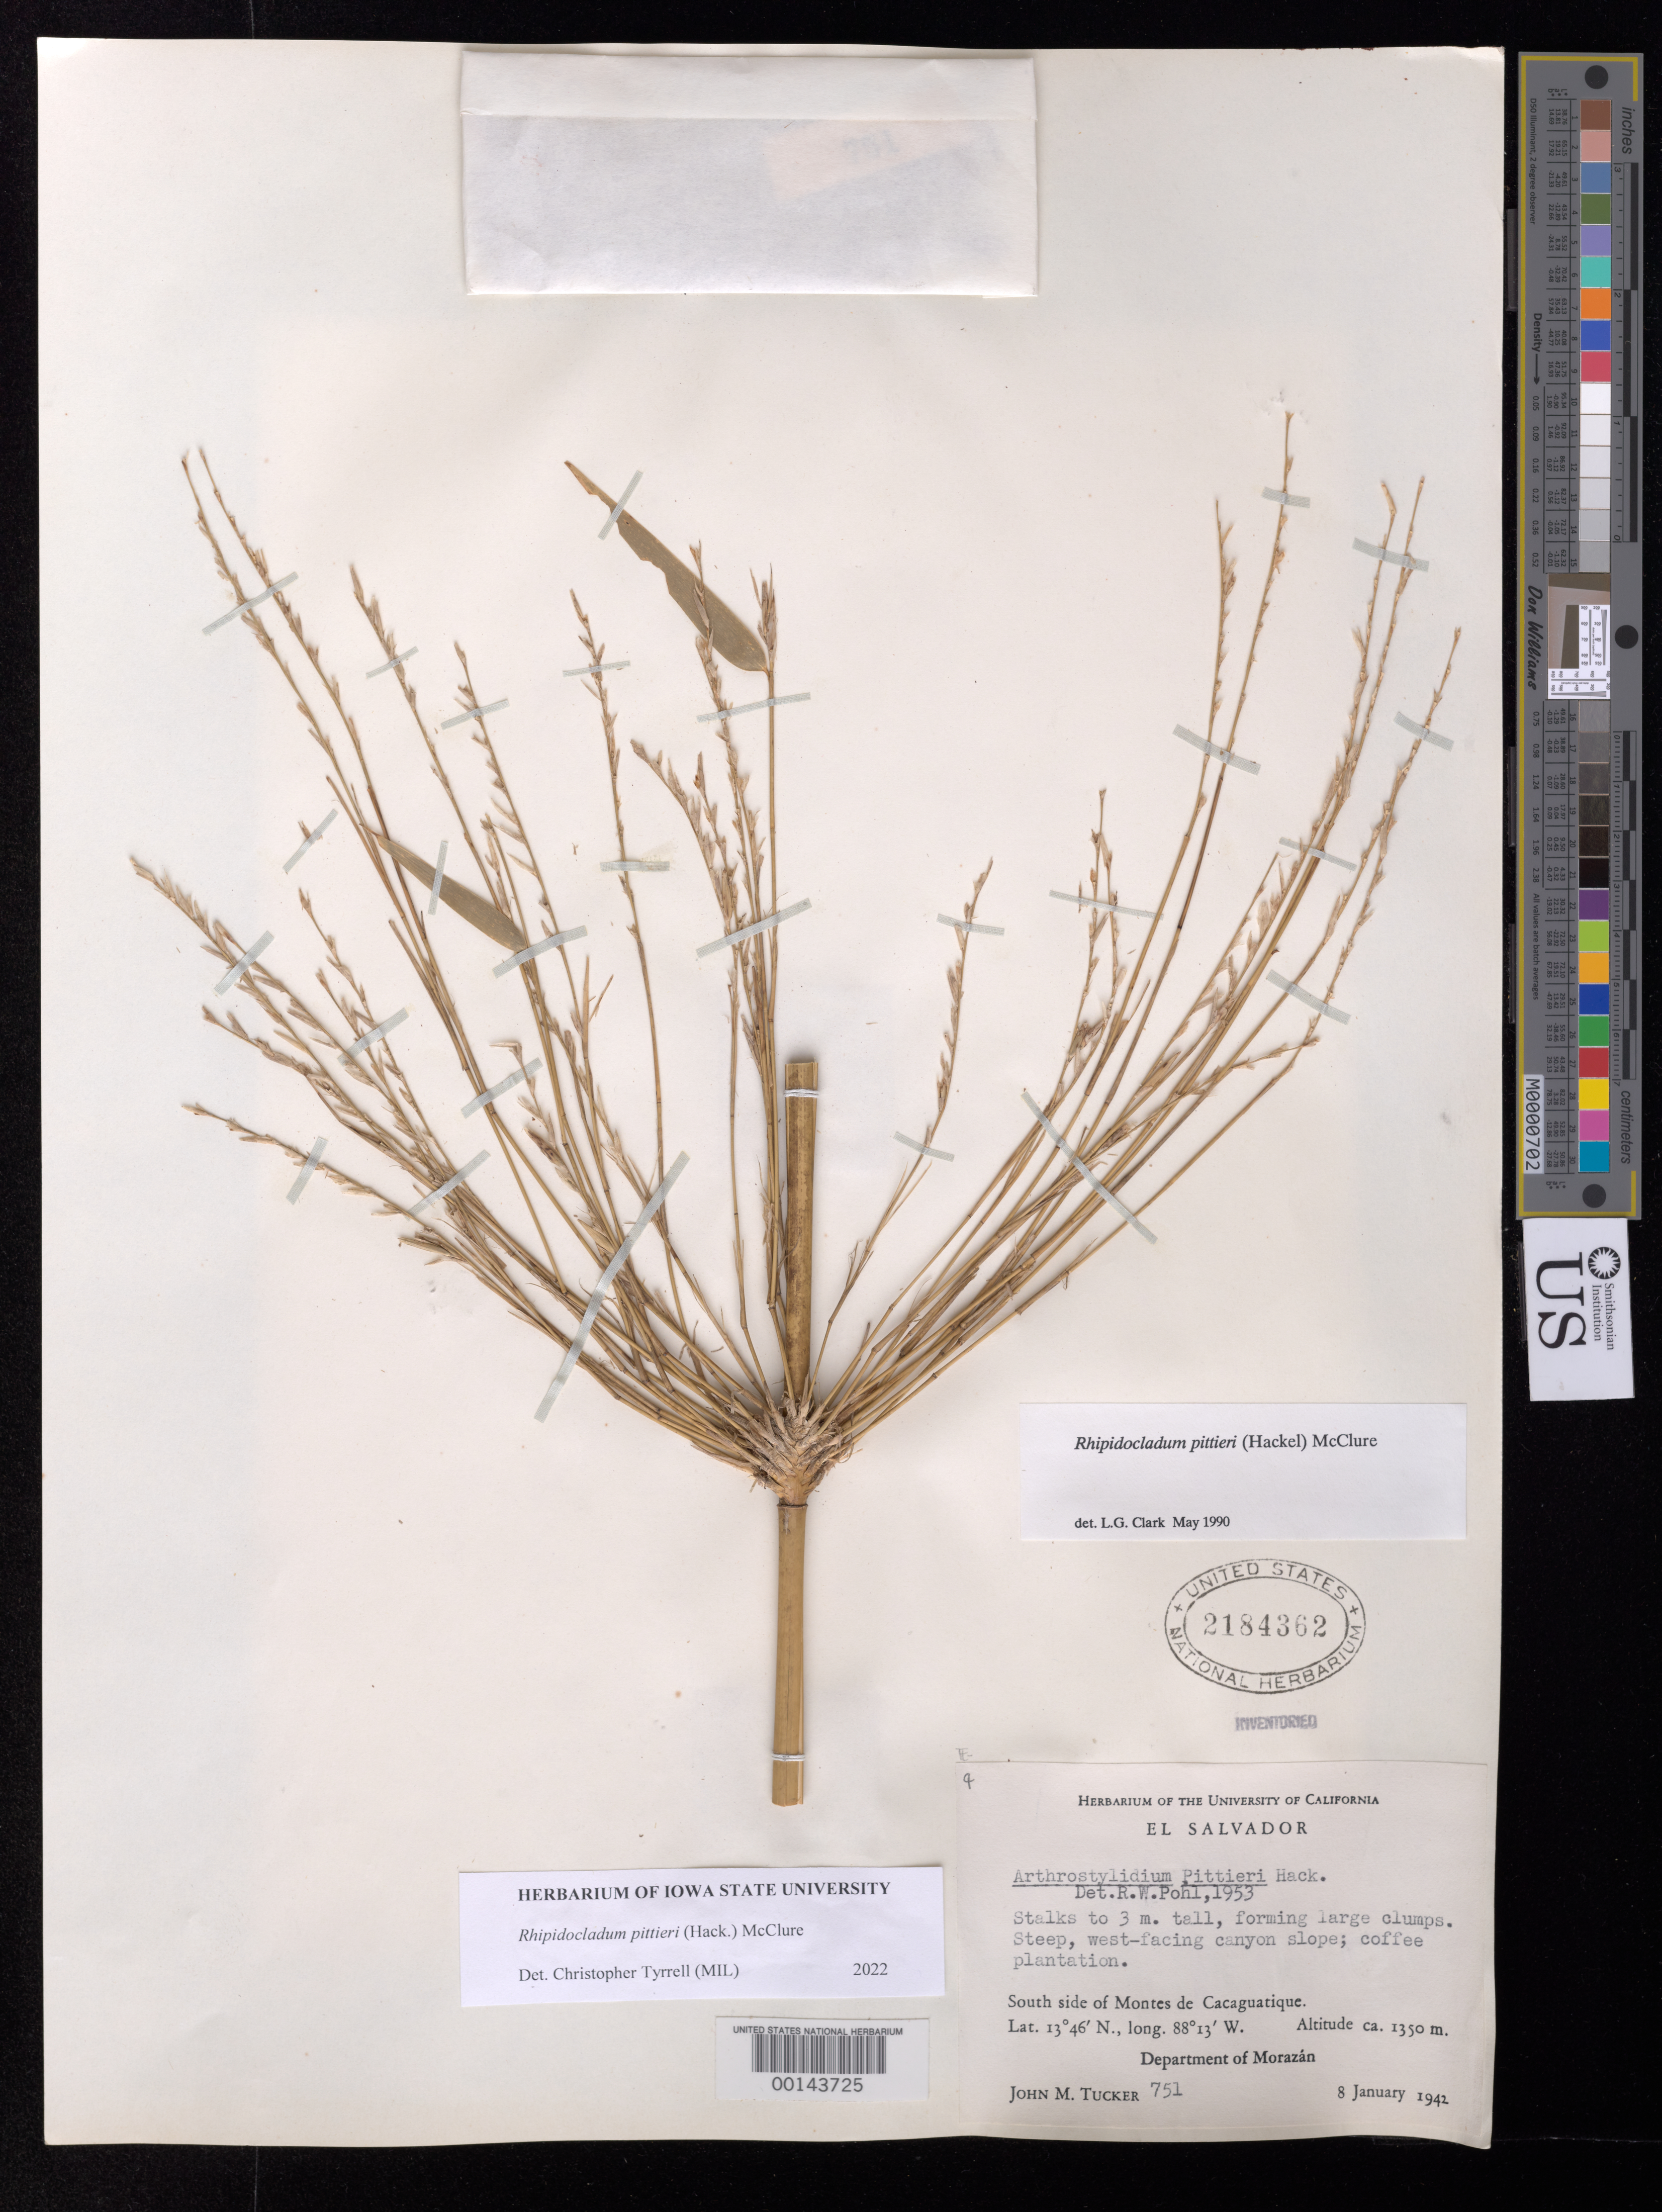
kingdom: Plantae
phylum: Tracheophyta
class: Liliopsida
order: Poales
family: Poaceae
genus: Rhipidocladum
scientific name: Rhipidocladum pittieri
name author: (J. Hack.) McClure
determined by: Tyrrell, C. D.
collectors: J. M. Tucker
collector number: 751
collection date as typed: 08 Jan 1942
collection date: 1942-01-08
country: El Salvador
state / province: Morazán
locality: Montes de cacaguatique lat. 13 46'n: long. 88 13'w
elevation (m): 1350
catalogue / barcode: US 2184362